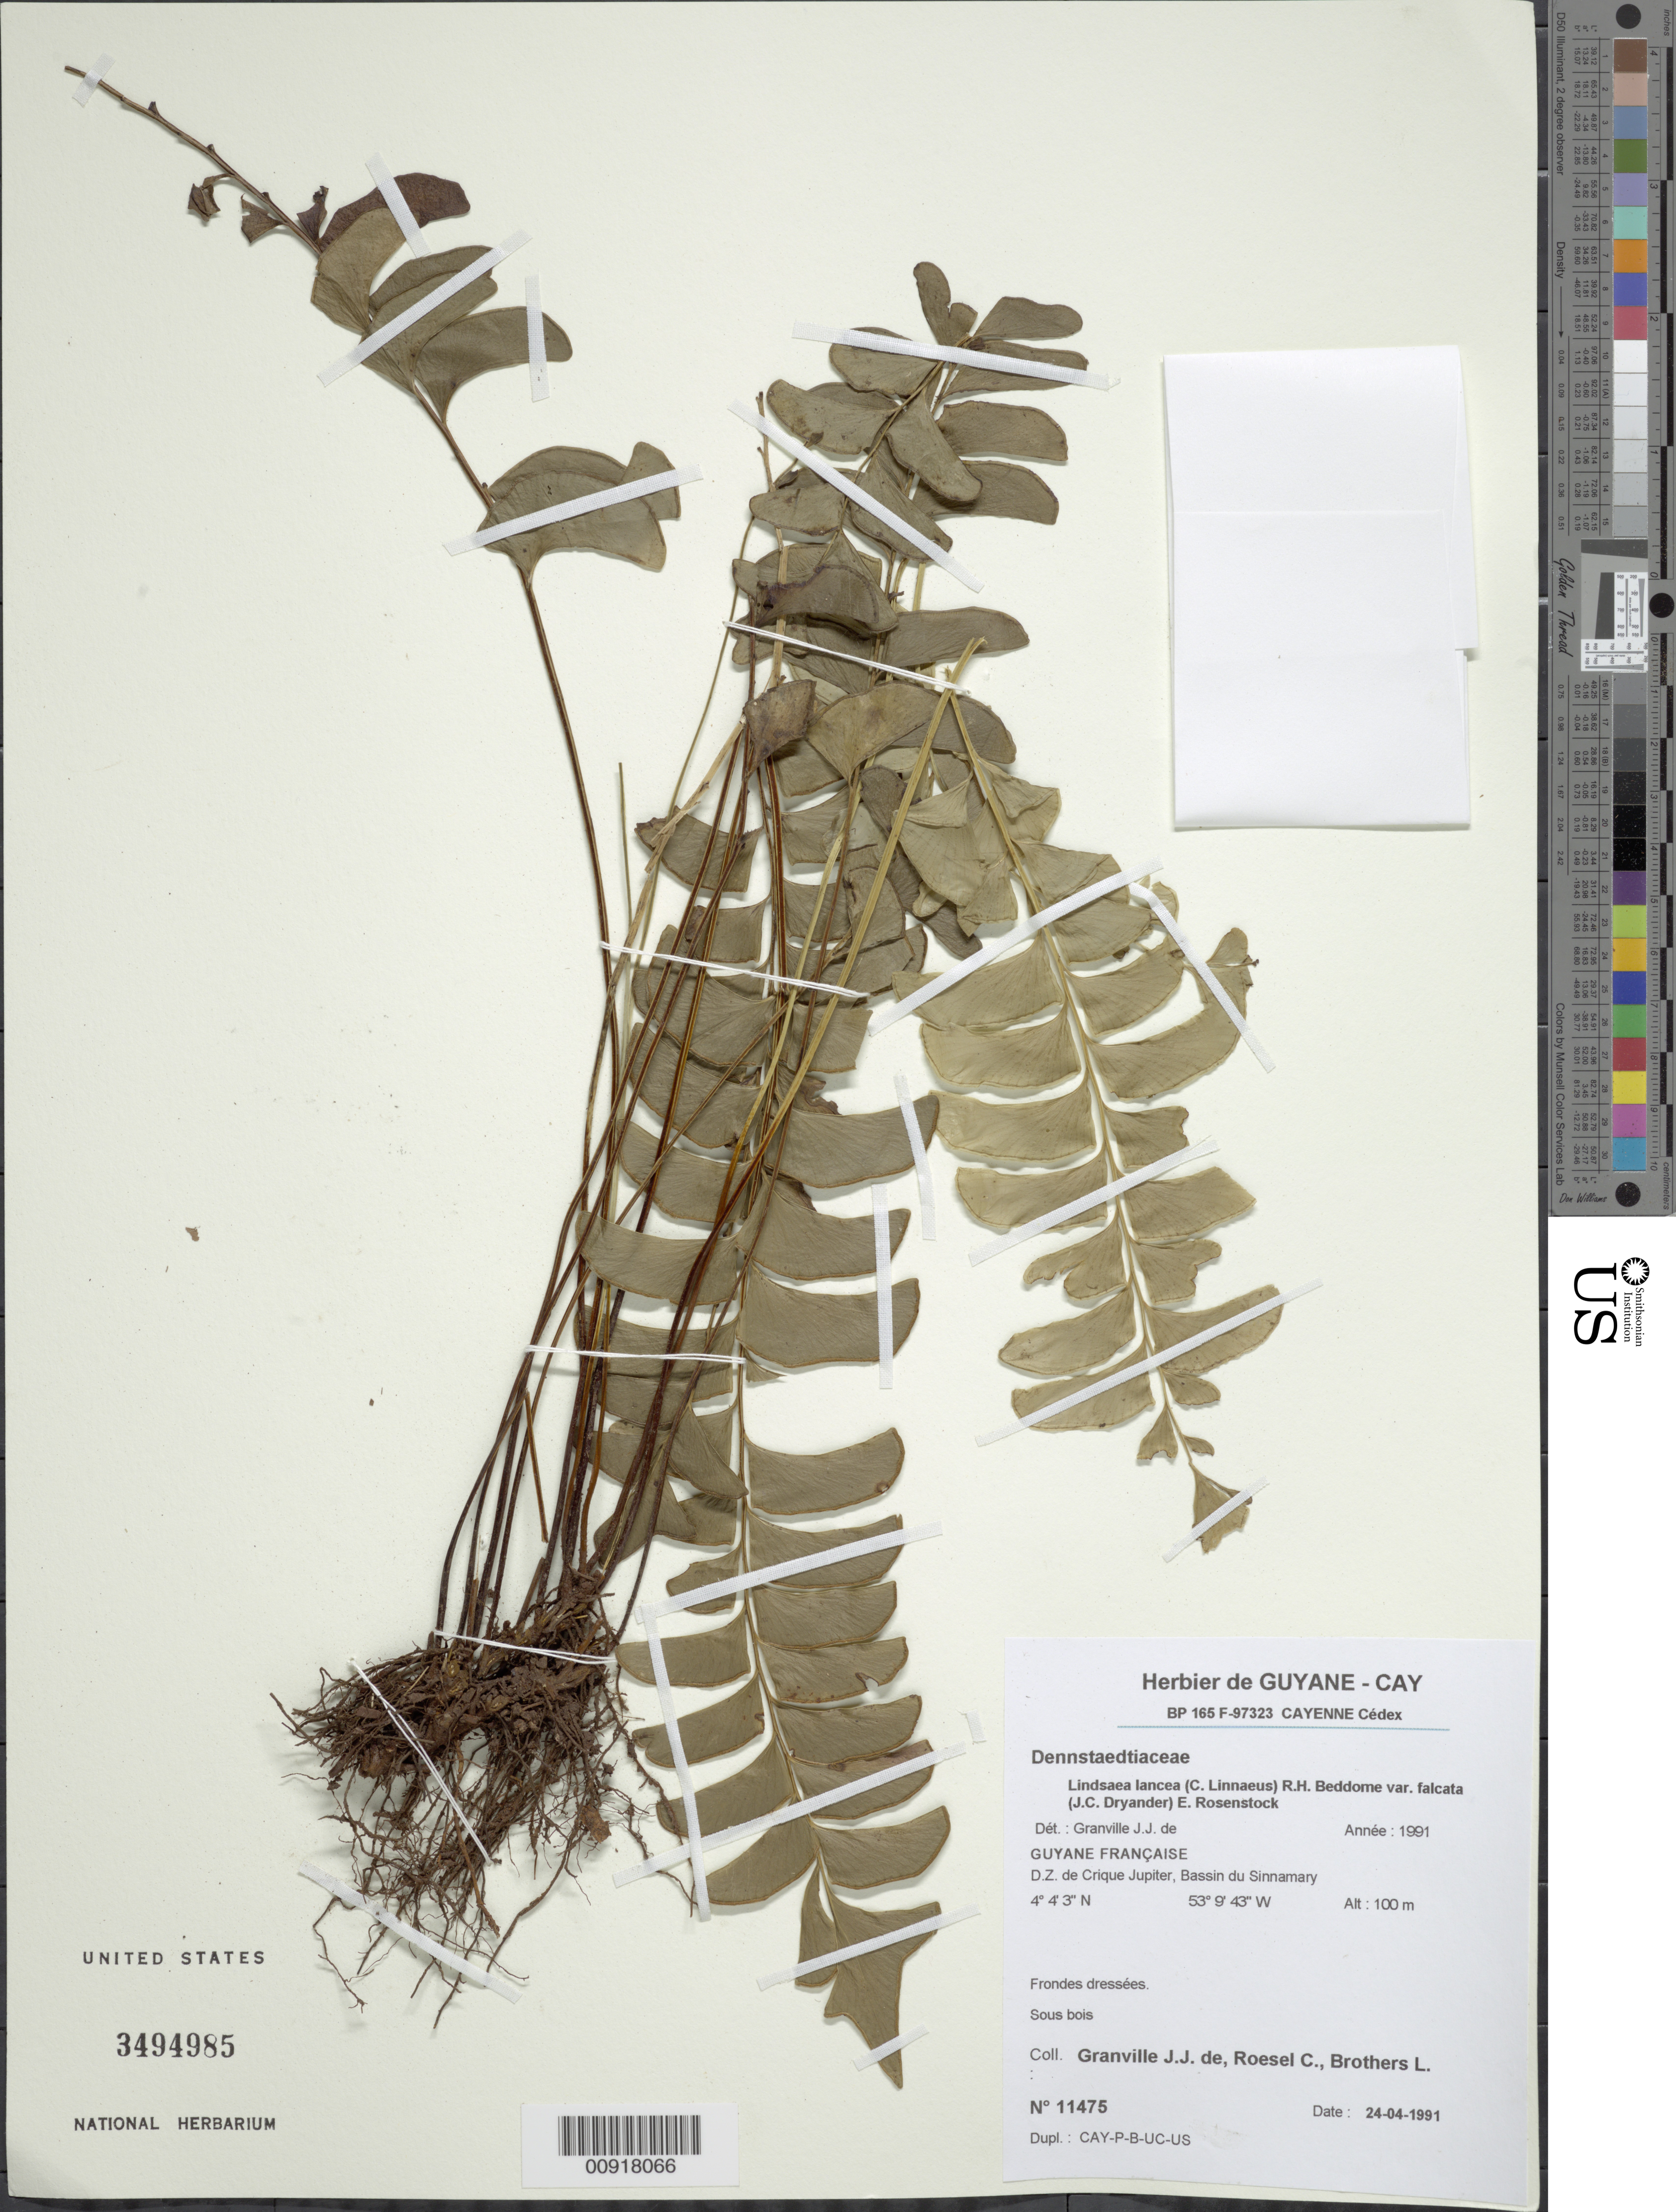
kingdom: Plantae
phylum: Tracheophyta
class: Polypodiopsida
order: Polypodiales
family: Lindsaeaceae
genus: Lindsaea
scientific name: Lindsaea lancea var. falcata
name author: (Dryand.) Rosenst.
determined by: Granville, J. J. de, (CAY), Institut de Recherche pour le Developpement (IRD) (FRENCH GUIANA)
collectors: J.-J. de Granville, C. S. Roesel & L. Brothers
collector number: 11475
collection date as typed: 24-Apr-91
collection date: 1991-04-24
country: French Guiana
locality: D.Z. de Crique Jupiter, Bassin du Sinnamary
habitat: Sous bois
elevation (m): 100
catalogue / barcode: US 3494985